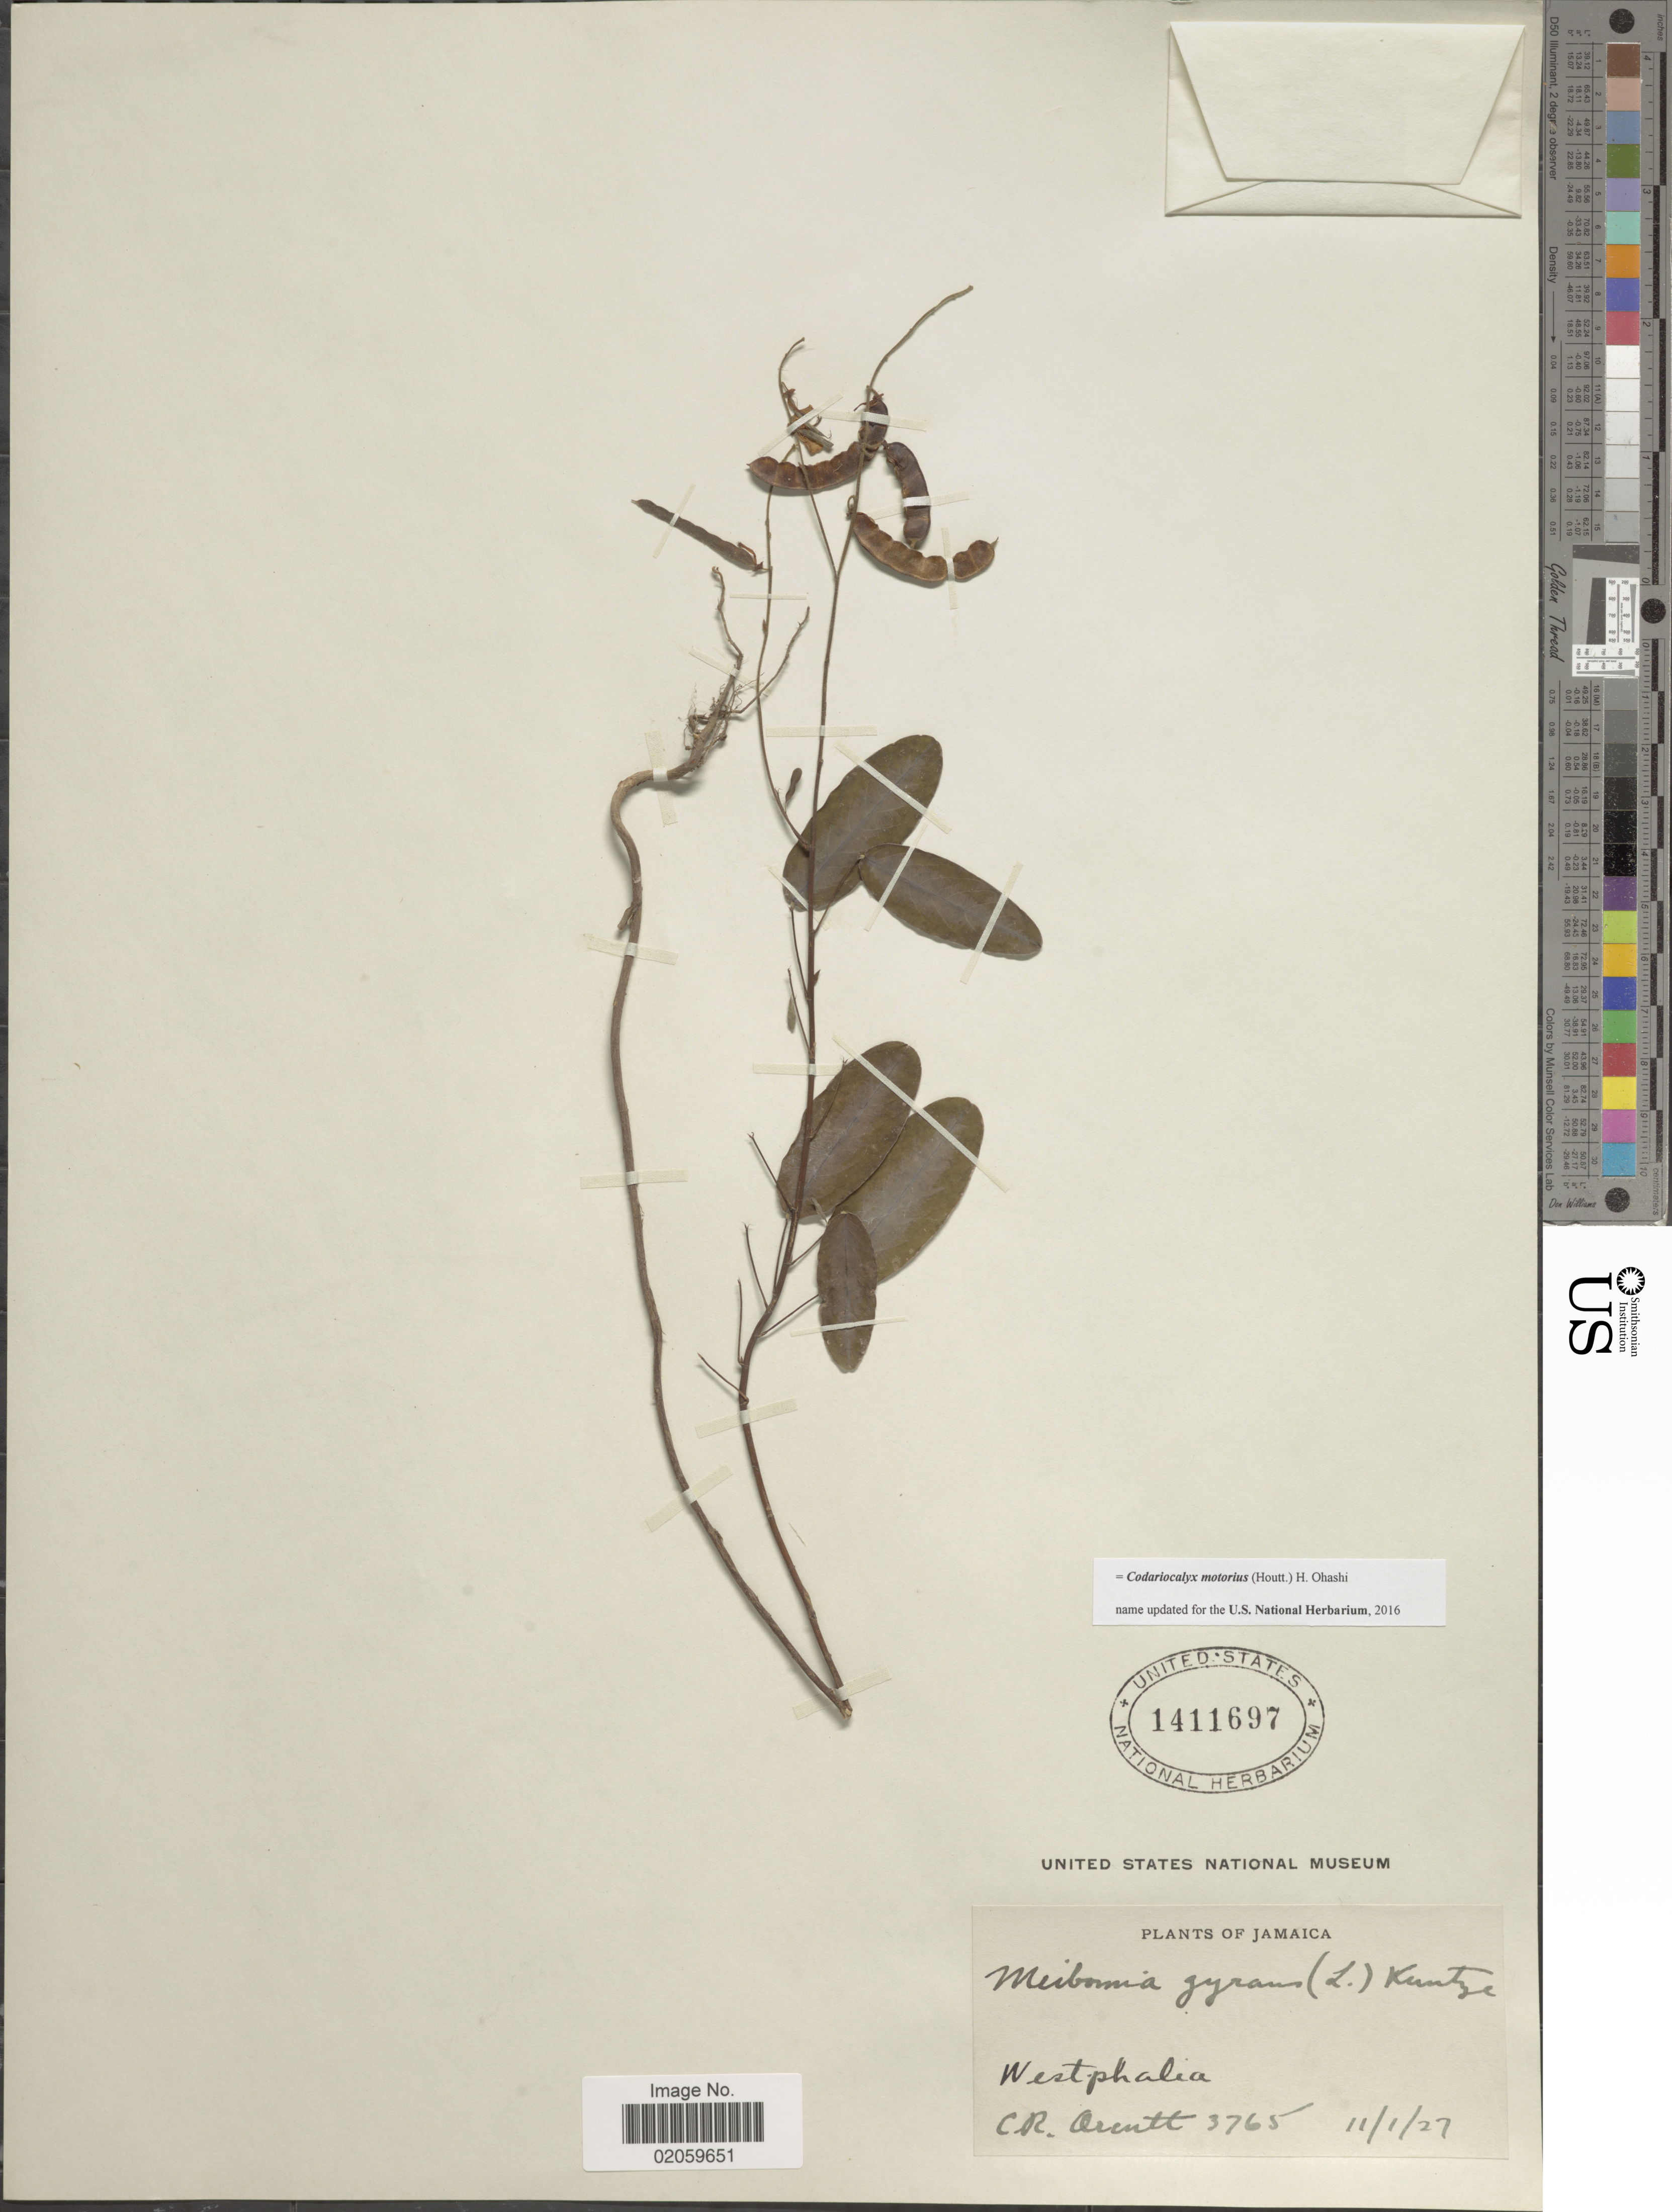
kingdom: Plantae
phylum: Tracheophyta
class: Magnoliopsida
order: Fabales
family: Fabaceae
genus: Codariocalyx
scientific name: Codariocalyx motorius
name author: (Houtt.) H. Ohashi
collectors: C. R. Orcutt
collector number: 3765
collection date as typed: Transcribed d/m/y: 11/1/27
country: Jamaica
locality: Westphalia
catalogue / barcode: US 1411697